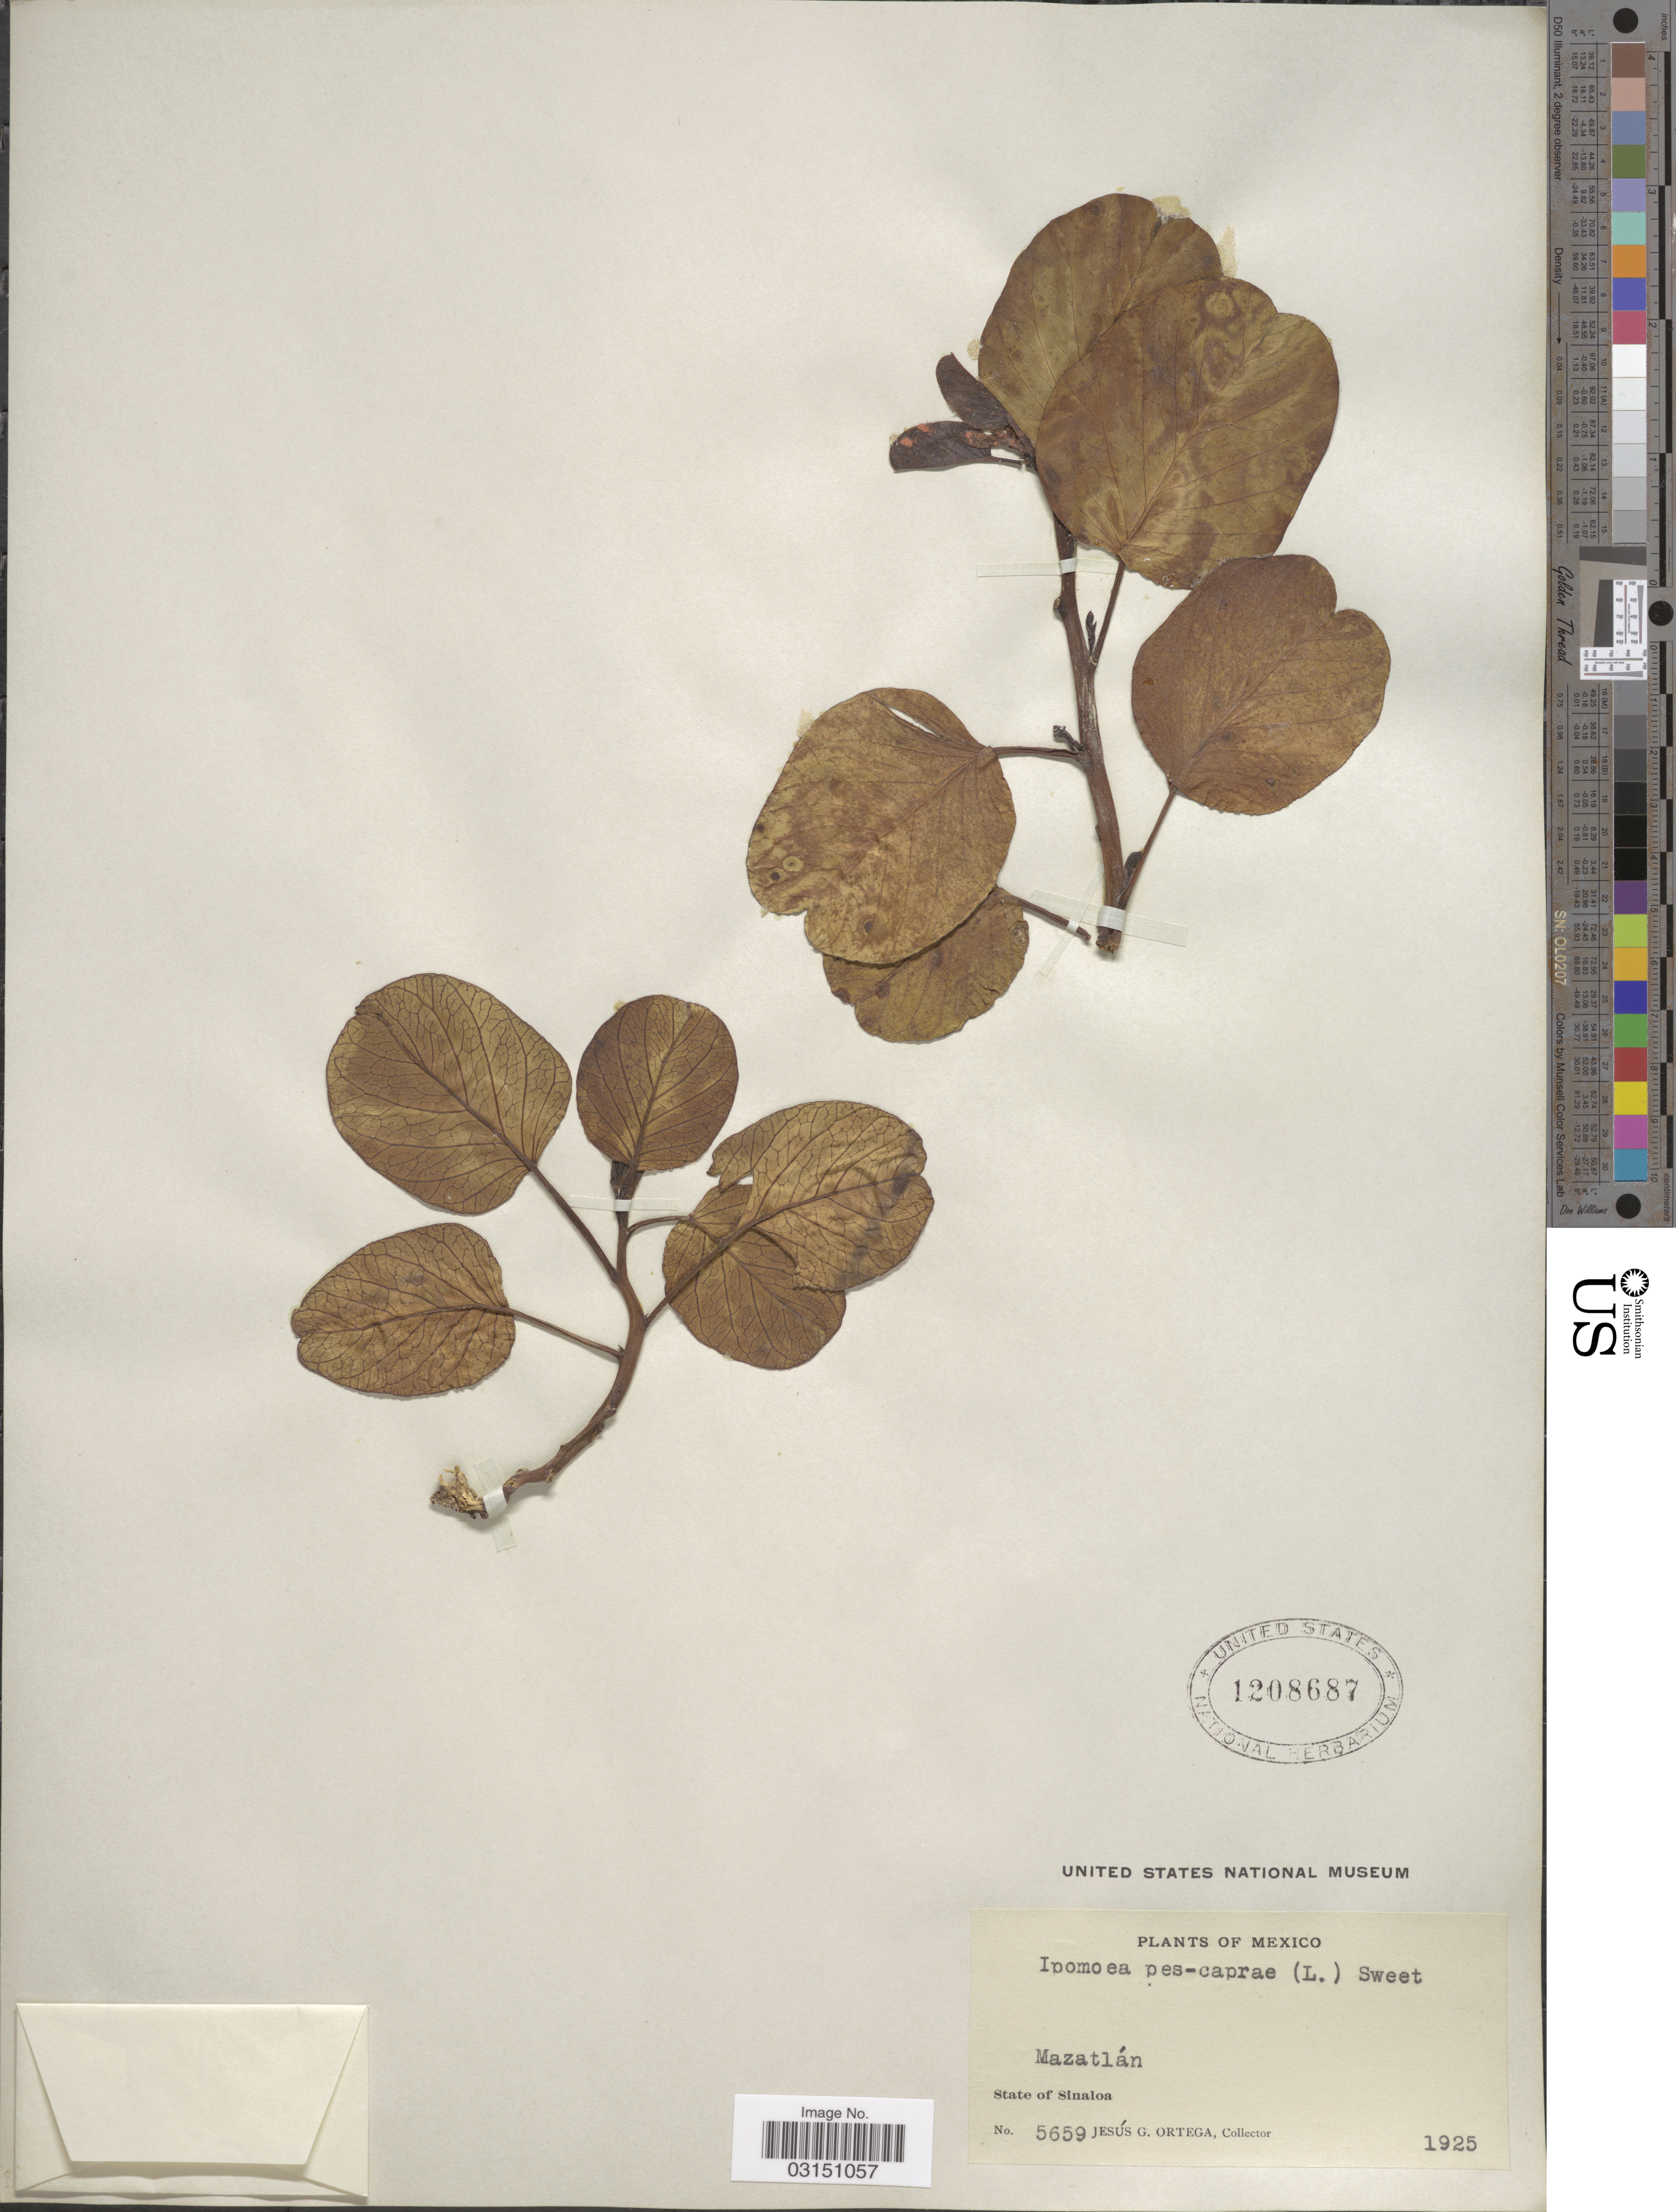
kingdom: Plantae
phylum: Tracheophyta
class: Magnoliopsida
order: Solanales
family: Convolvulaceae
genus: Ipomoea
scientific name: Ipomoea pes-caprae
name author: (L.) R. Br.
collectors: J. Ortega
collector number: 5659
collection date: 1925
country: Mexico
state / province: Sinaloa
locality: Mazatlán.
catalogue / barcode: US 1208687